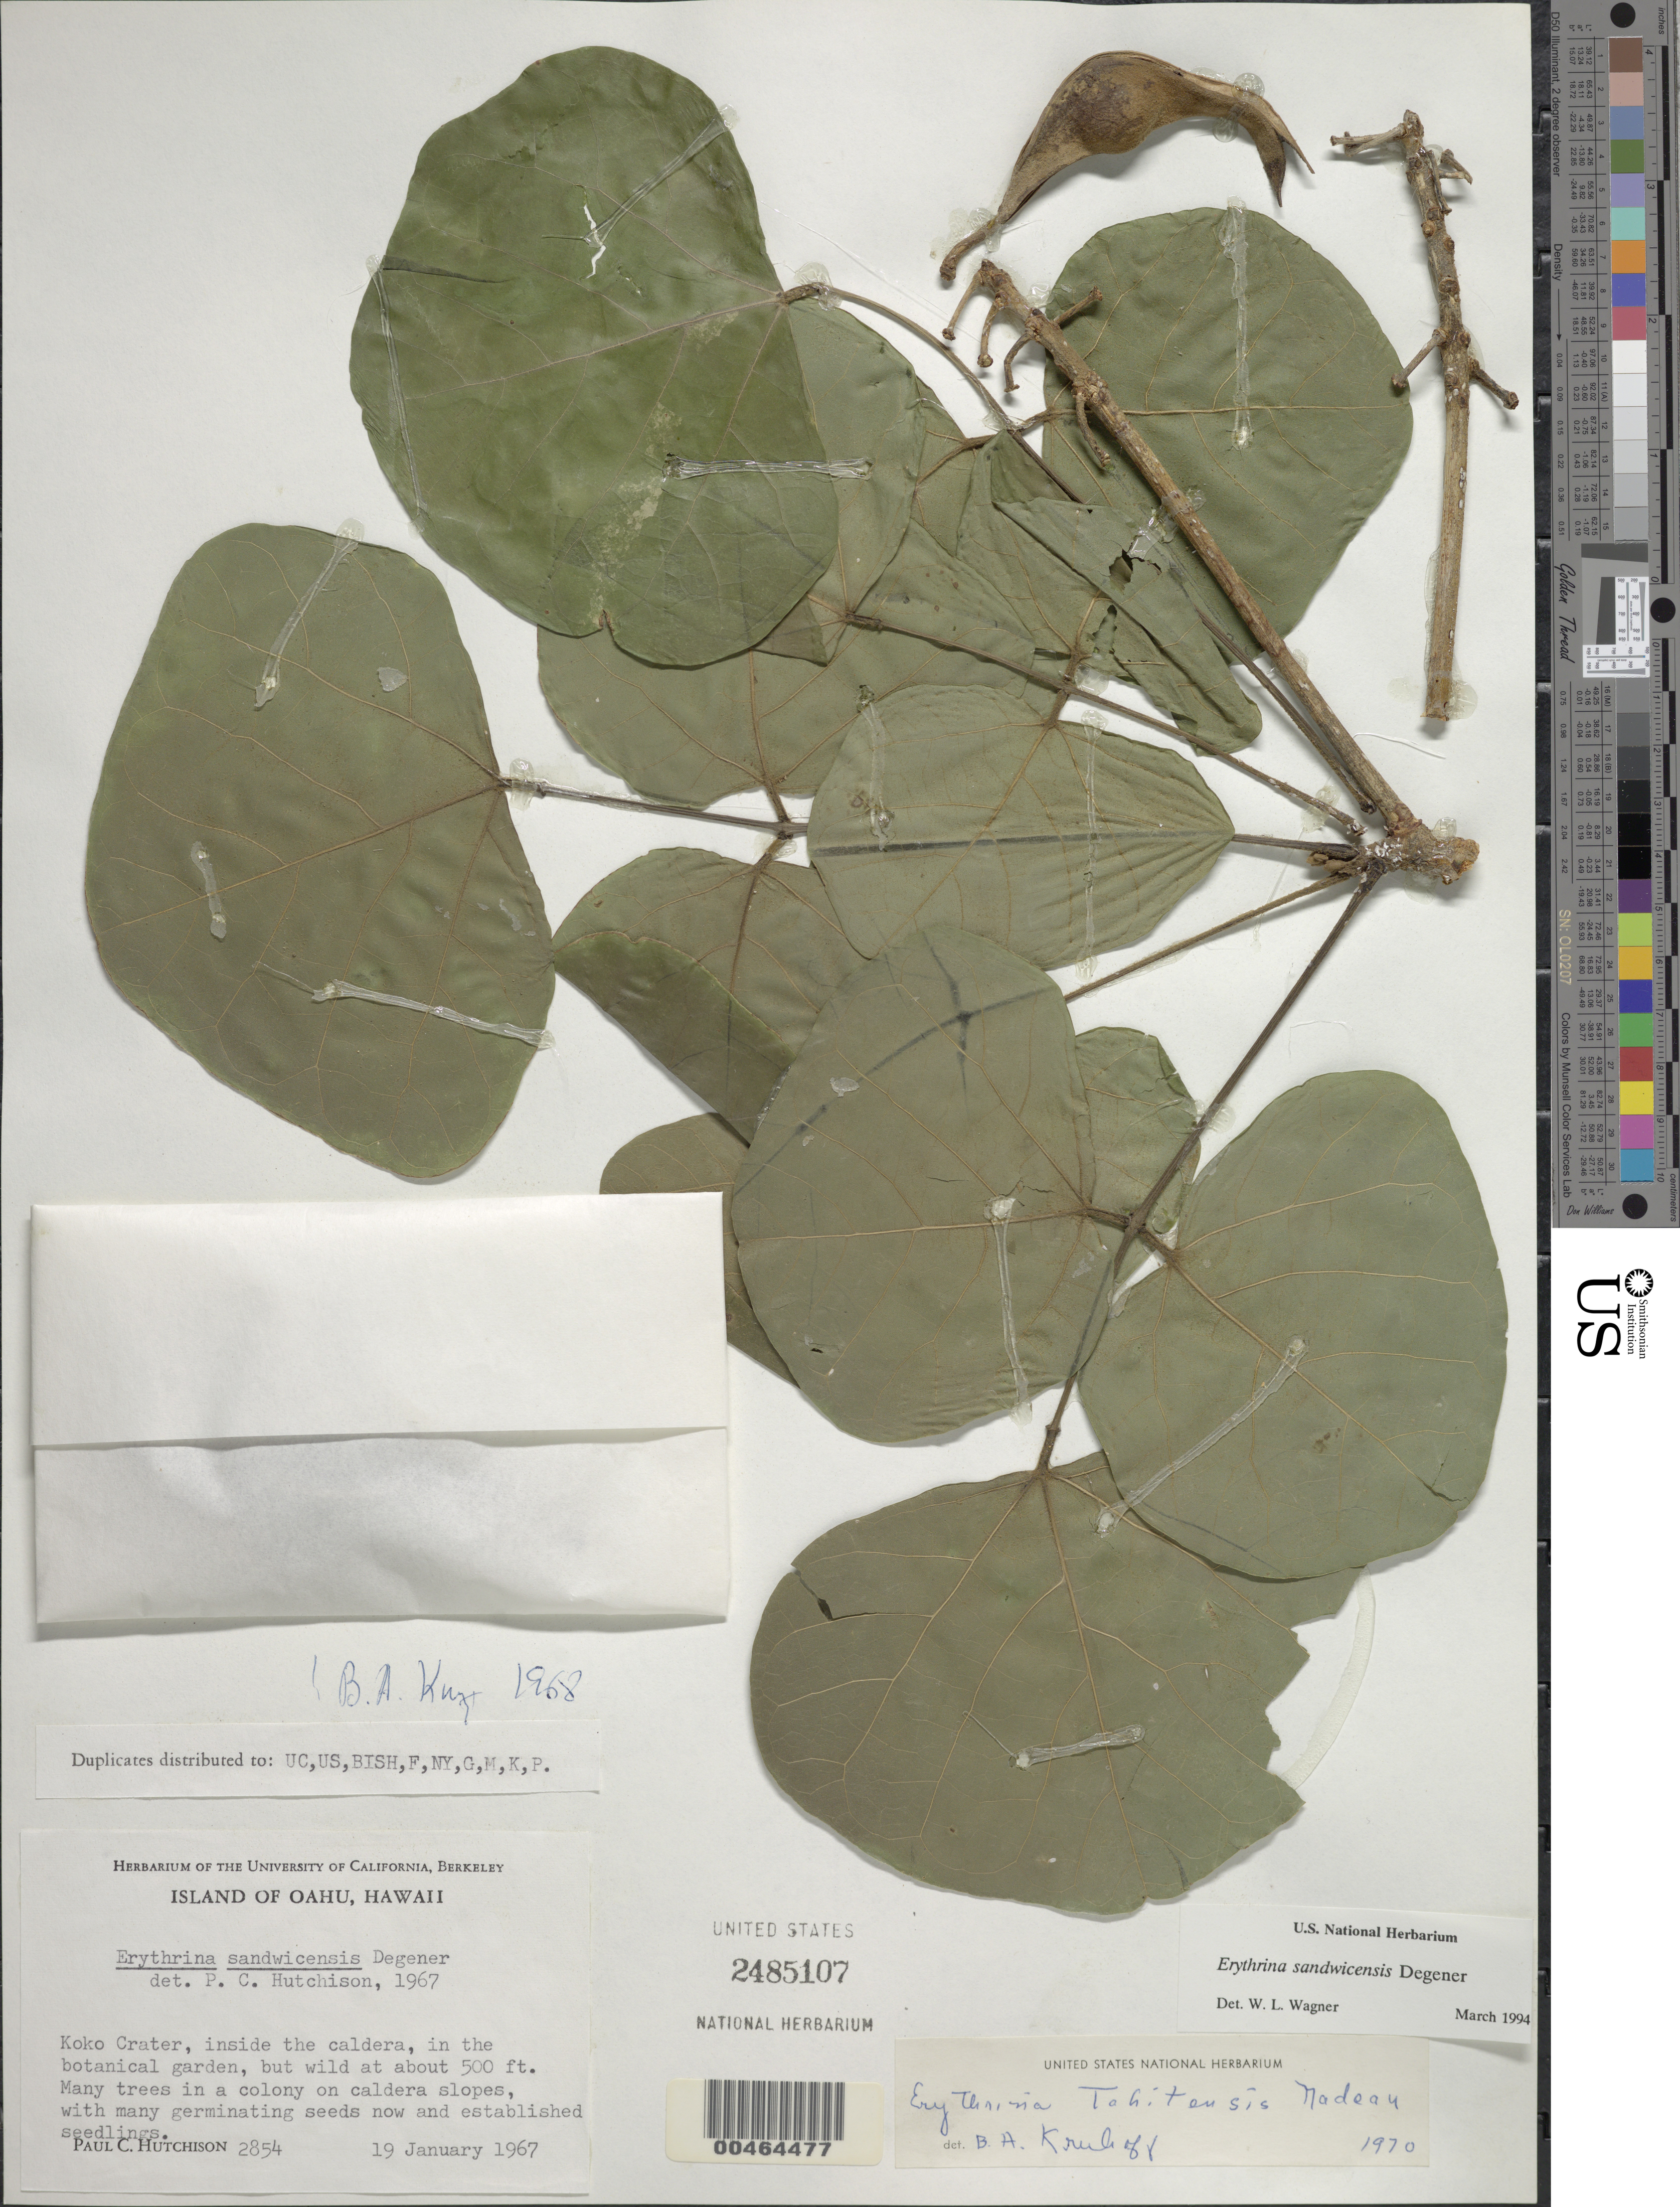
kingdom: Plantae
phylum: Tracheophyta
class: Magnoliopsida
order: Fabales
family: Fabaceae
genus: Erythrina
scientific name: Erythrina sandwicensis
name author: O. Deg.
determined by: Wagner, W. L., (BOT), Smithsonian Institution - National Museum of Natural History (UNITED STATES)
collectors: P. C. Hutchison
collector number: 2854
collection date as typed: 19 Jan 1967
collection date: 1967-01-19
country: United States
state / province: Hawaii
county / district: Honolulu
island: Oahu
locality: Koko Crater, inside the caldera, in the botanical garden, but wild at about 500 ft.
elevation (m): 152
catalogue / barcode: US 2485107